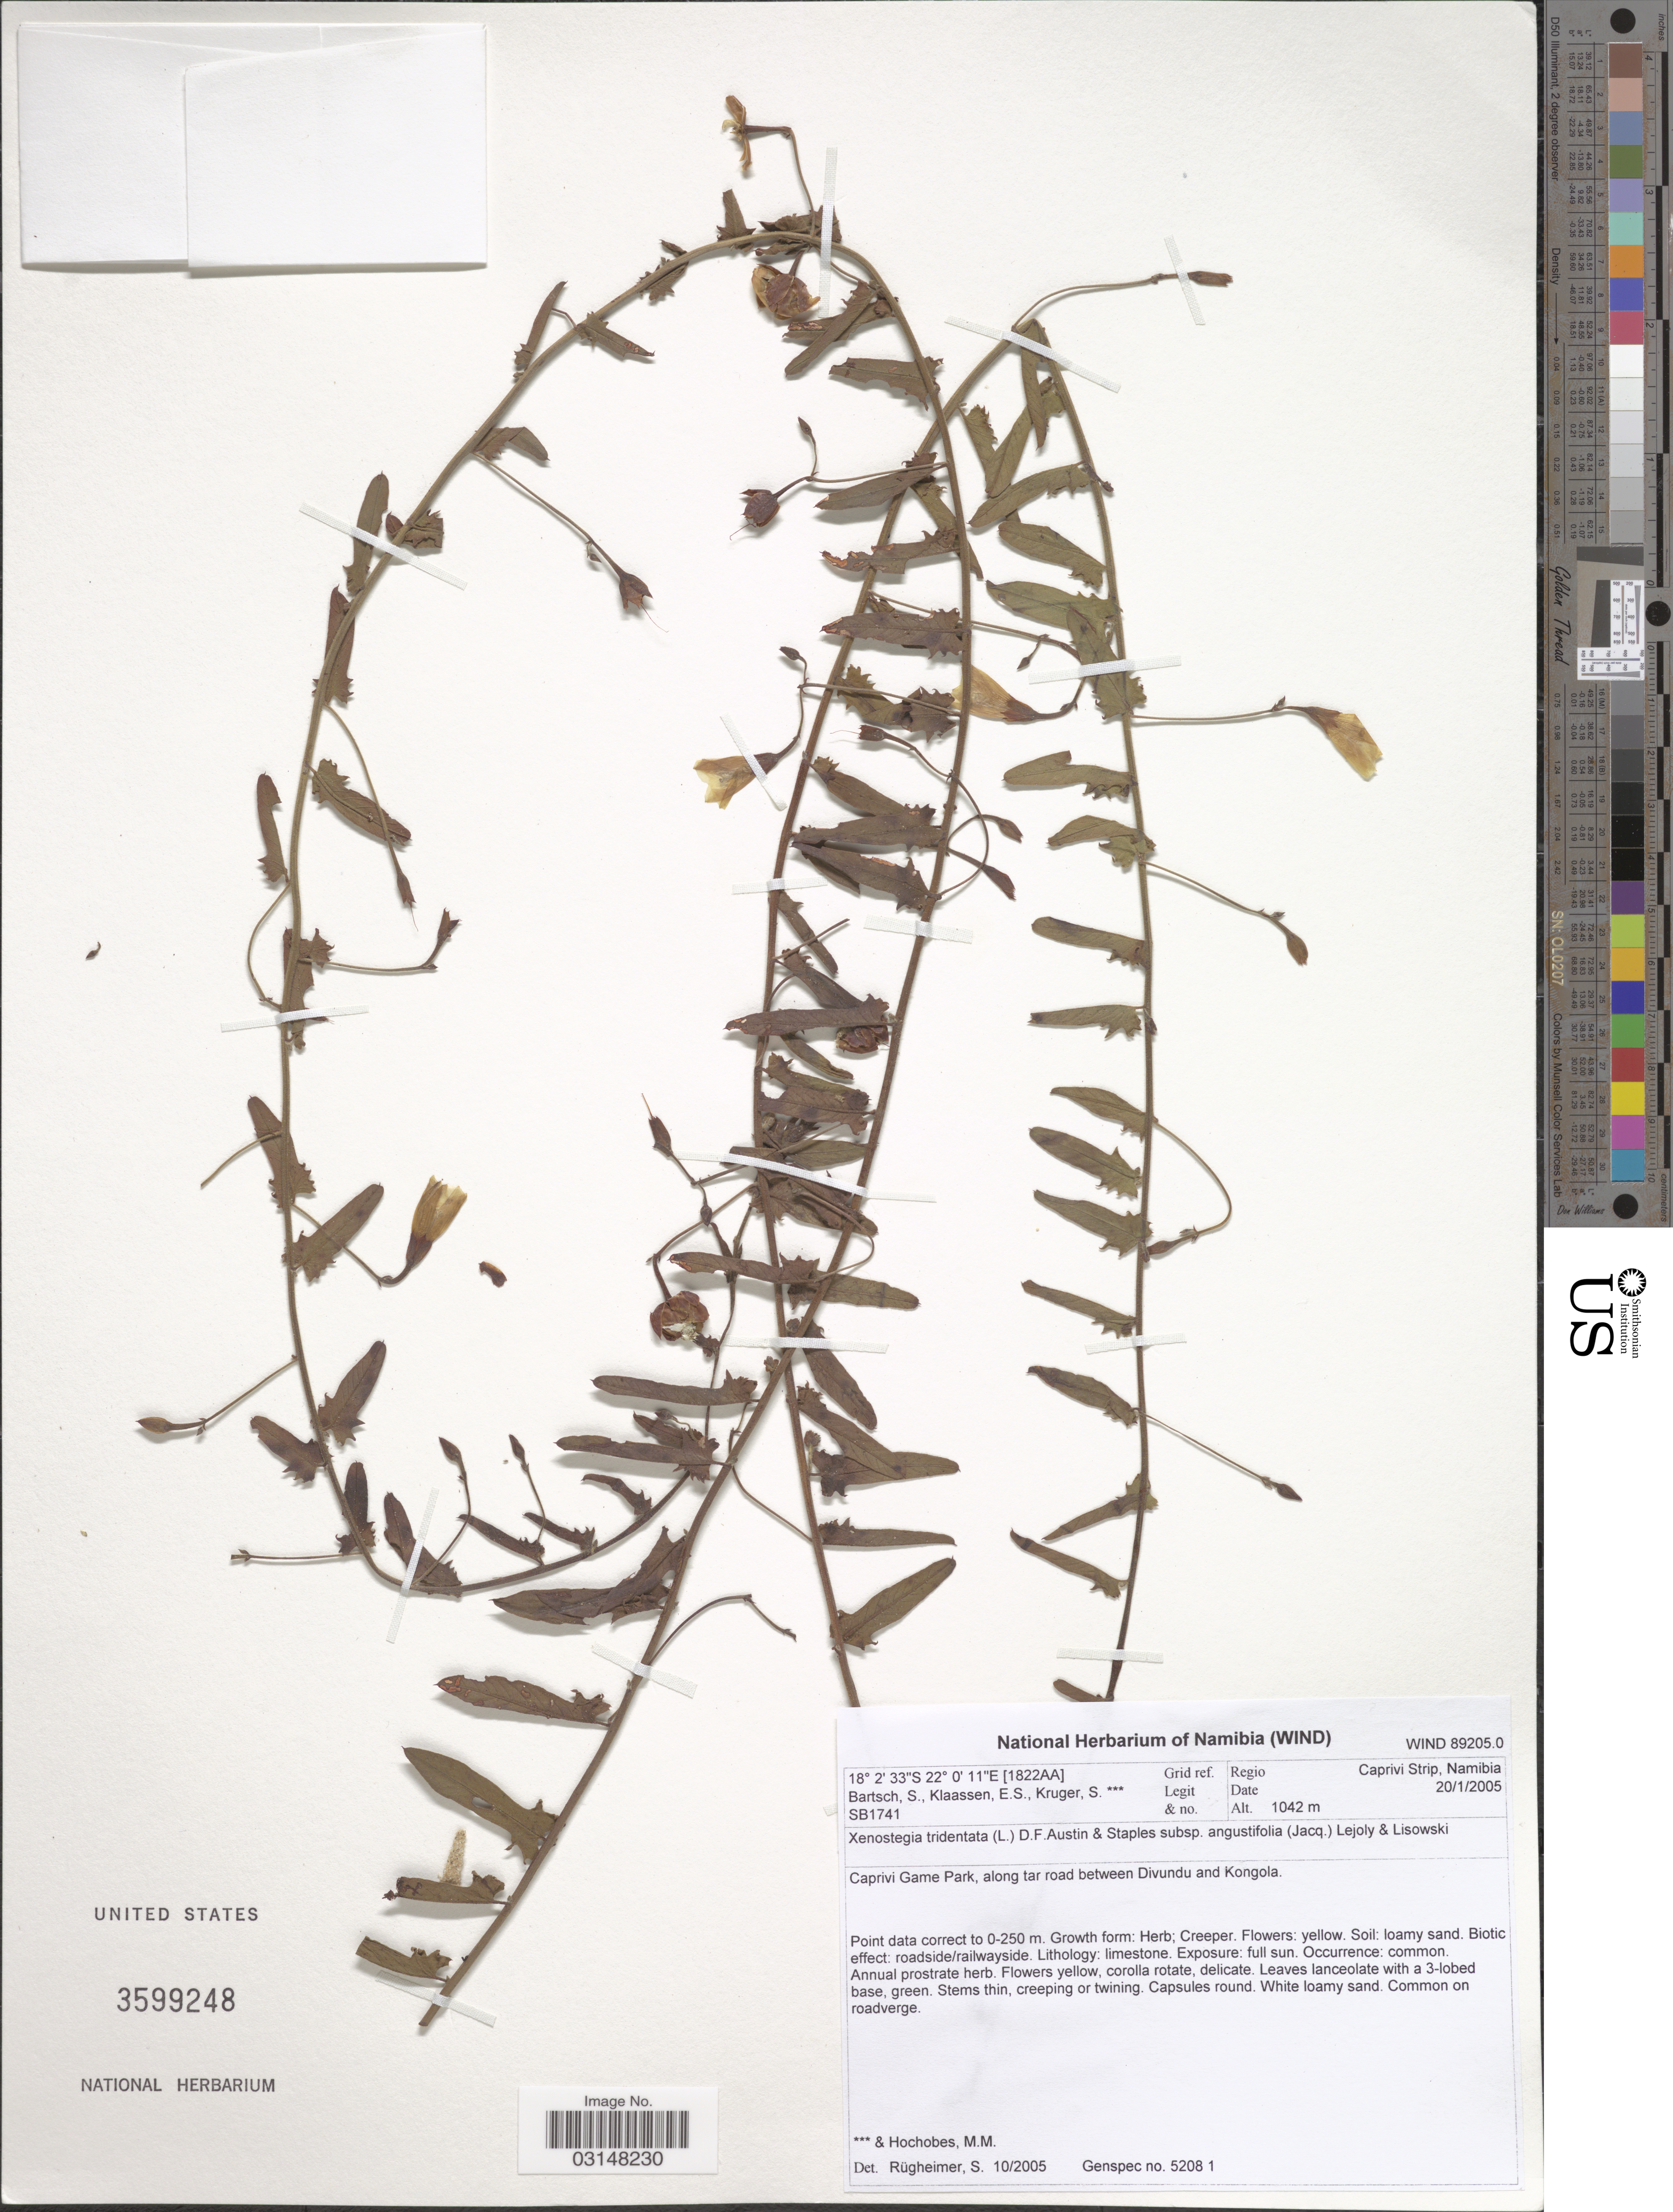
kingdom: Plantae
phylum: Tracheophyta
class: Magnoliopsida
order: Solanales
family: Convolvulaceae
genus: Xenostegia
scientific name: Xenostegia tridentata subsp. angustifolia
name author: Lejoly & Lisowski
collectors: S. Bartsch, E. S. Klaassen, S. Kruger & M. Hochobes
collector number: SB1741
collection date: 2005-01-20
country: Namibia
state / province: Caprivi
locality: [1822AA] Grid ref. Regio Caprivi Strip. Caprivi Game Park, along tar road between Divundu and Kongola.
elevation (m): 1042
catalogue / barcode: US 3599248